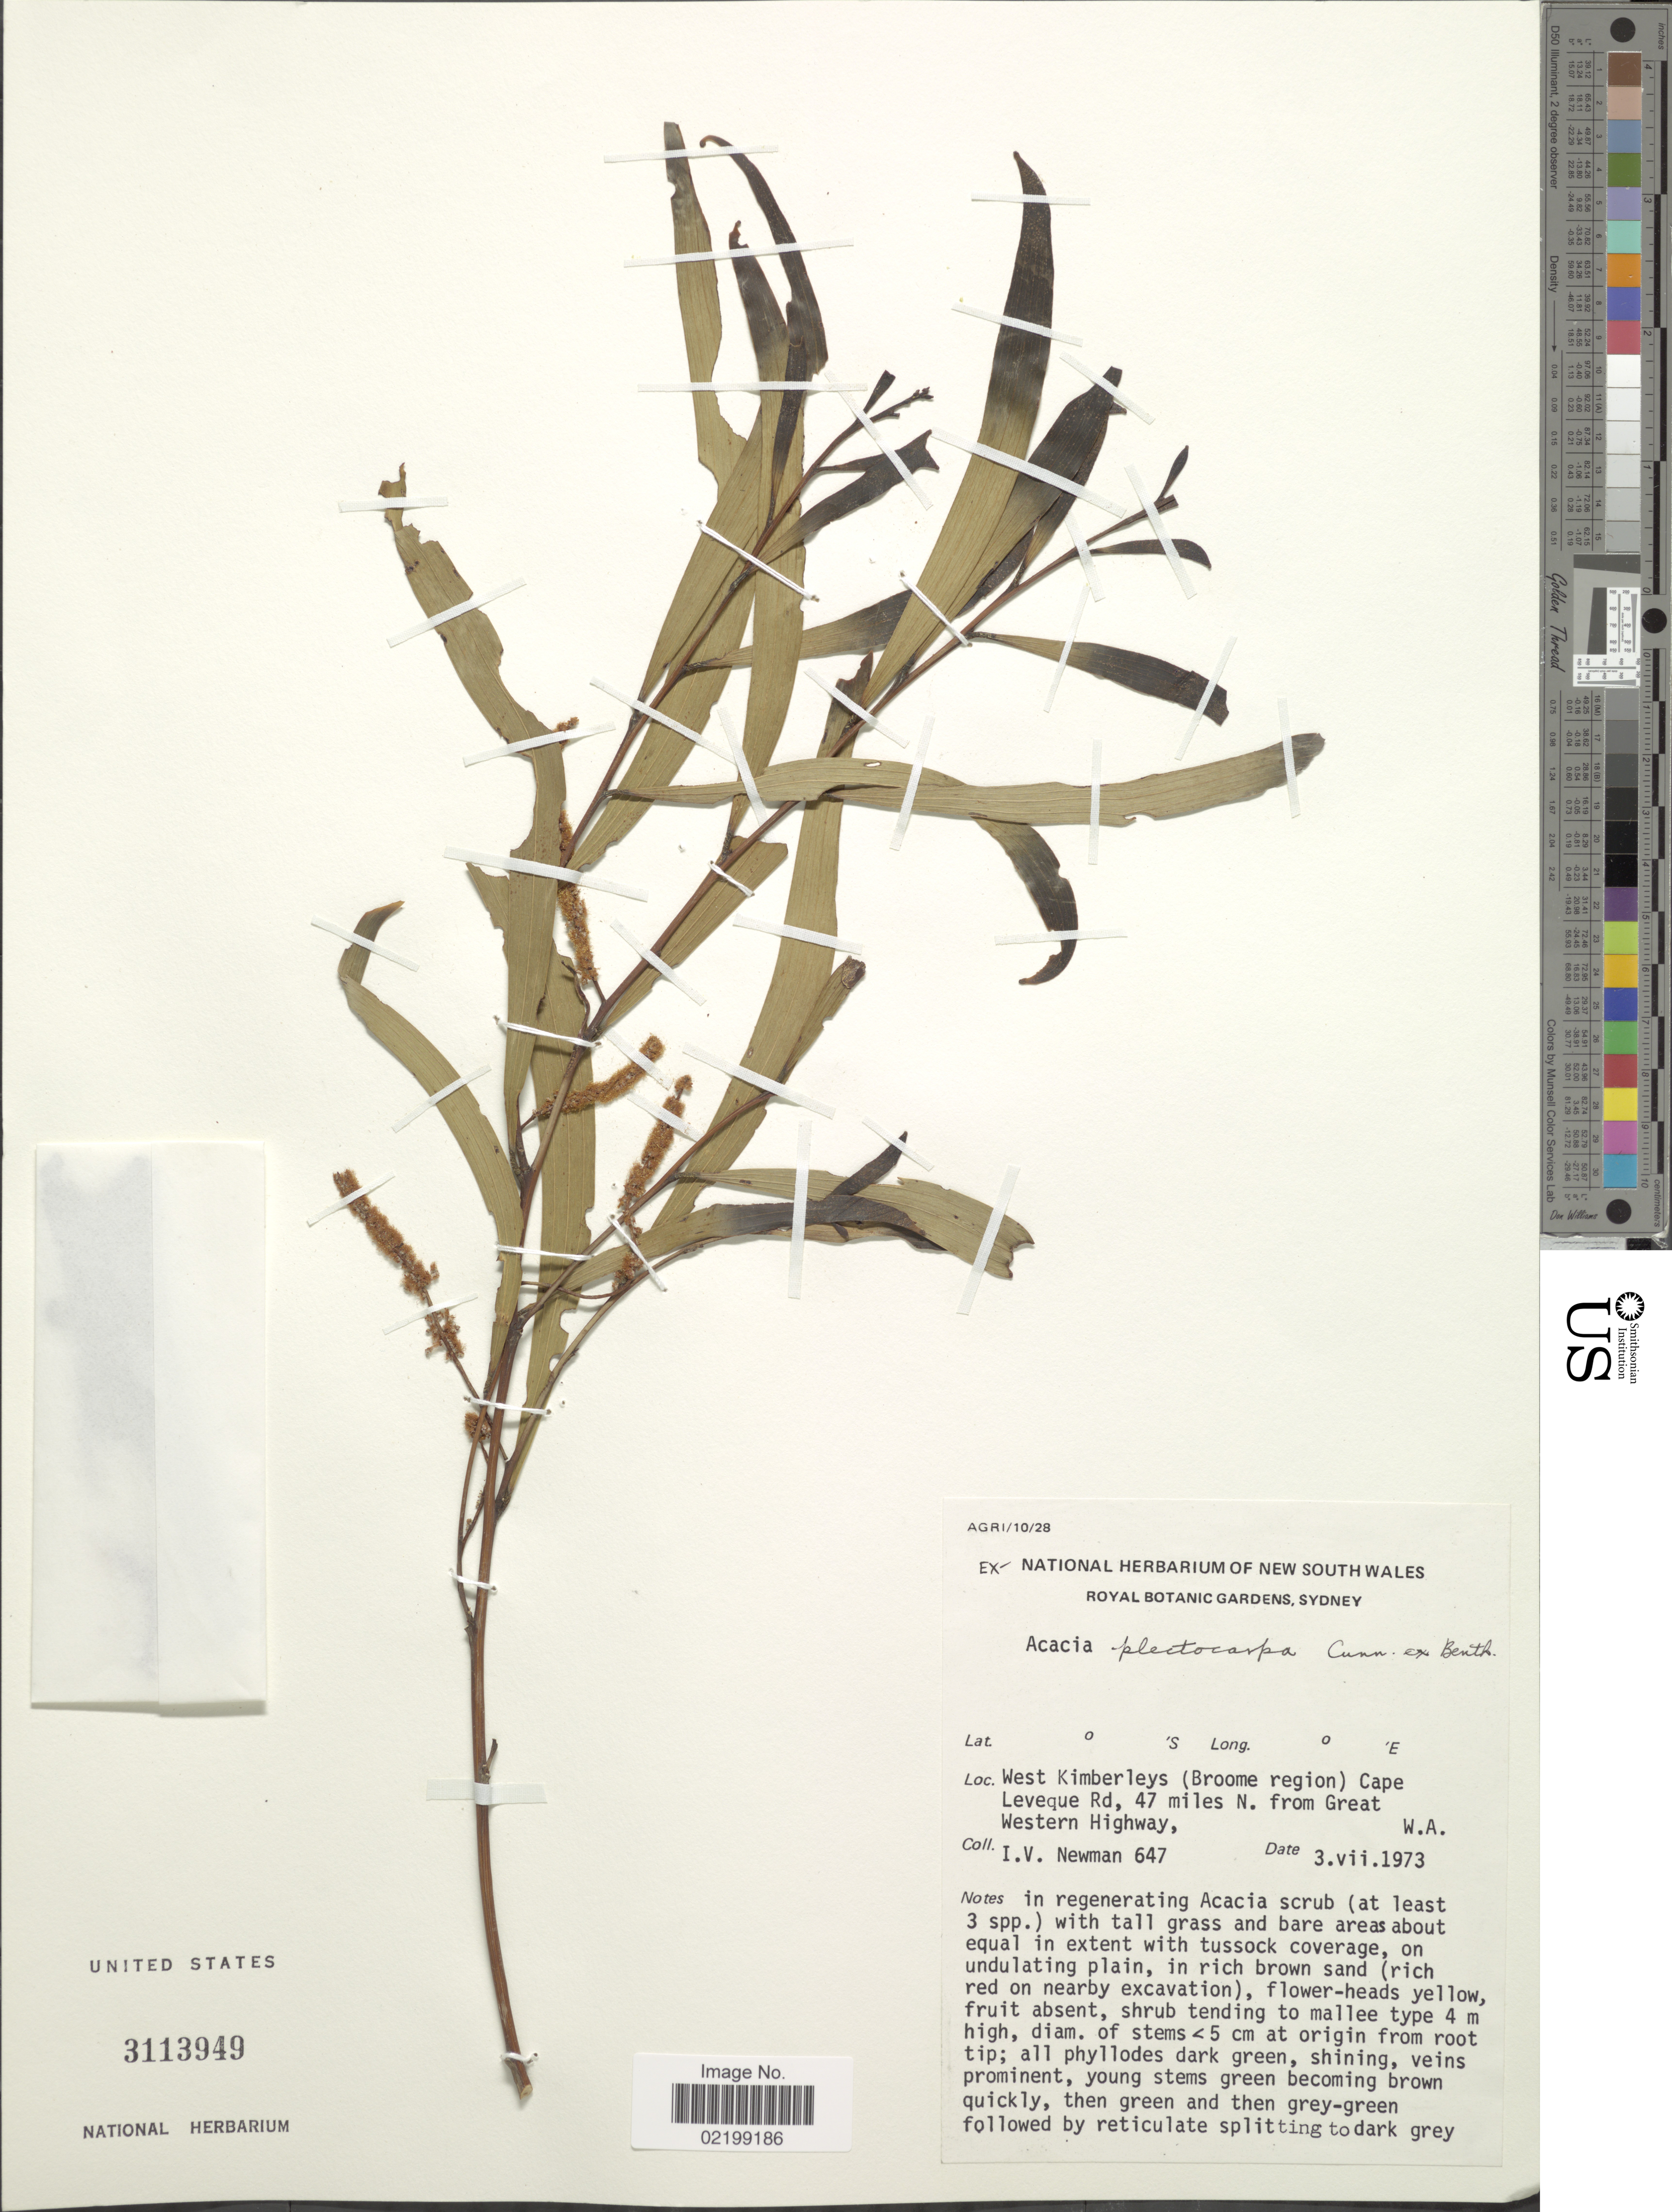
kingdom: Plantae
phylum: Tracheophyta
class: Magnoliopsida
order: Fabales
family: Fabaceae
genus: Acacia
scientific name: Acacia plectocarpa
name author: Benth.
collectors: I. Newman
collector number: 647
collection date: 1973-07-03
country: Australia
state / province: Western Australia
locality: West Kimberleys (Broome region) Cape Leveque Rd, 47 miles N. from Great Western Highway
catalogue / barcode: US 3113949